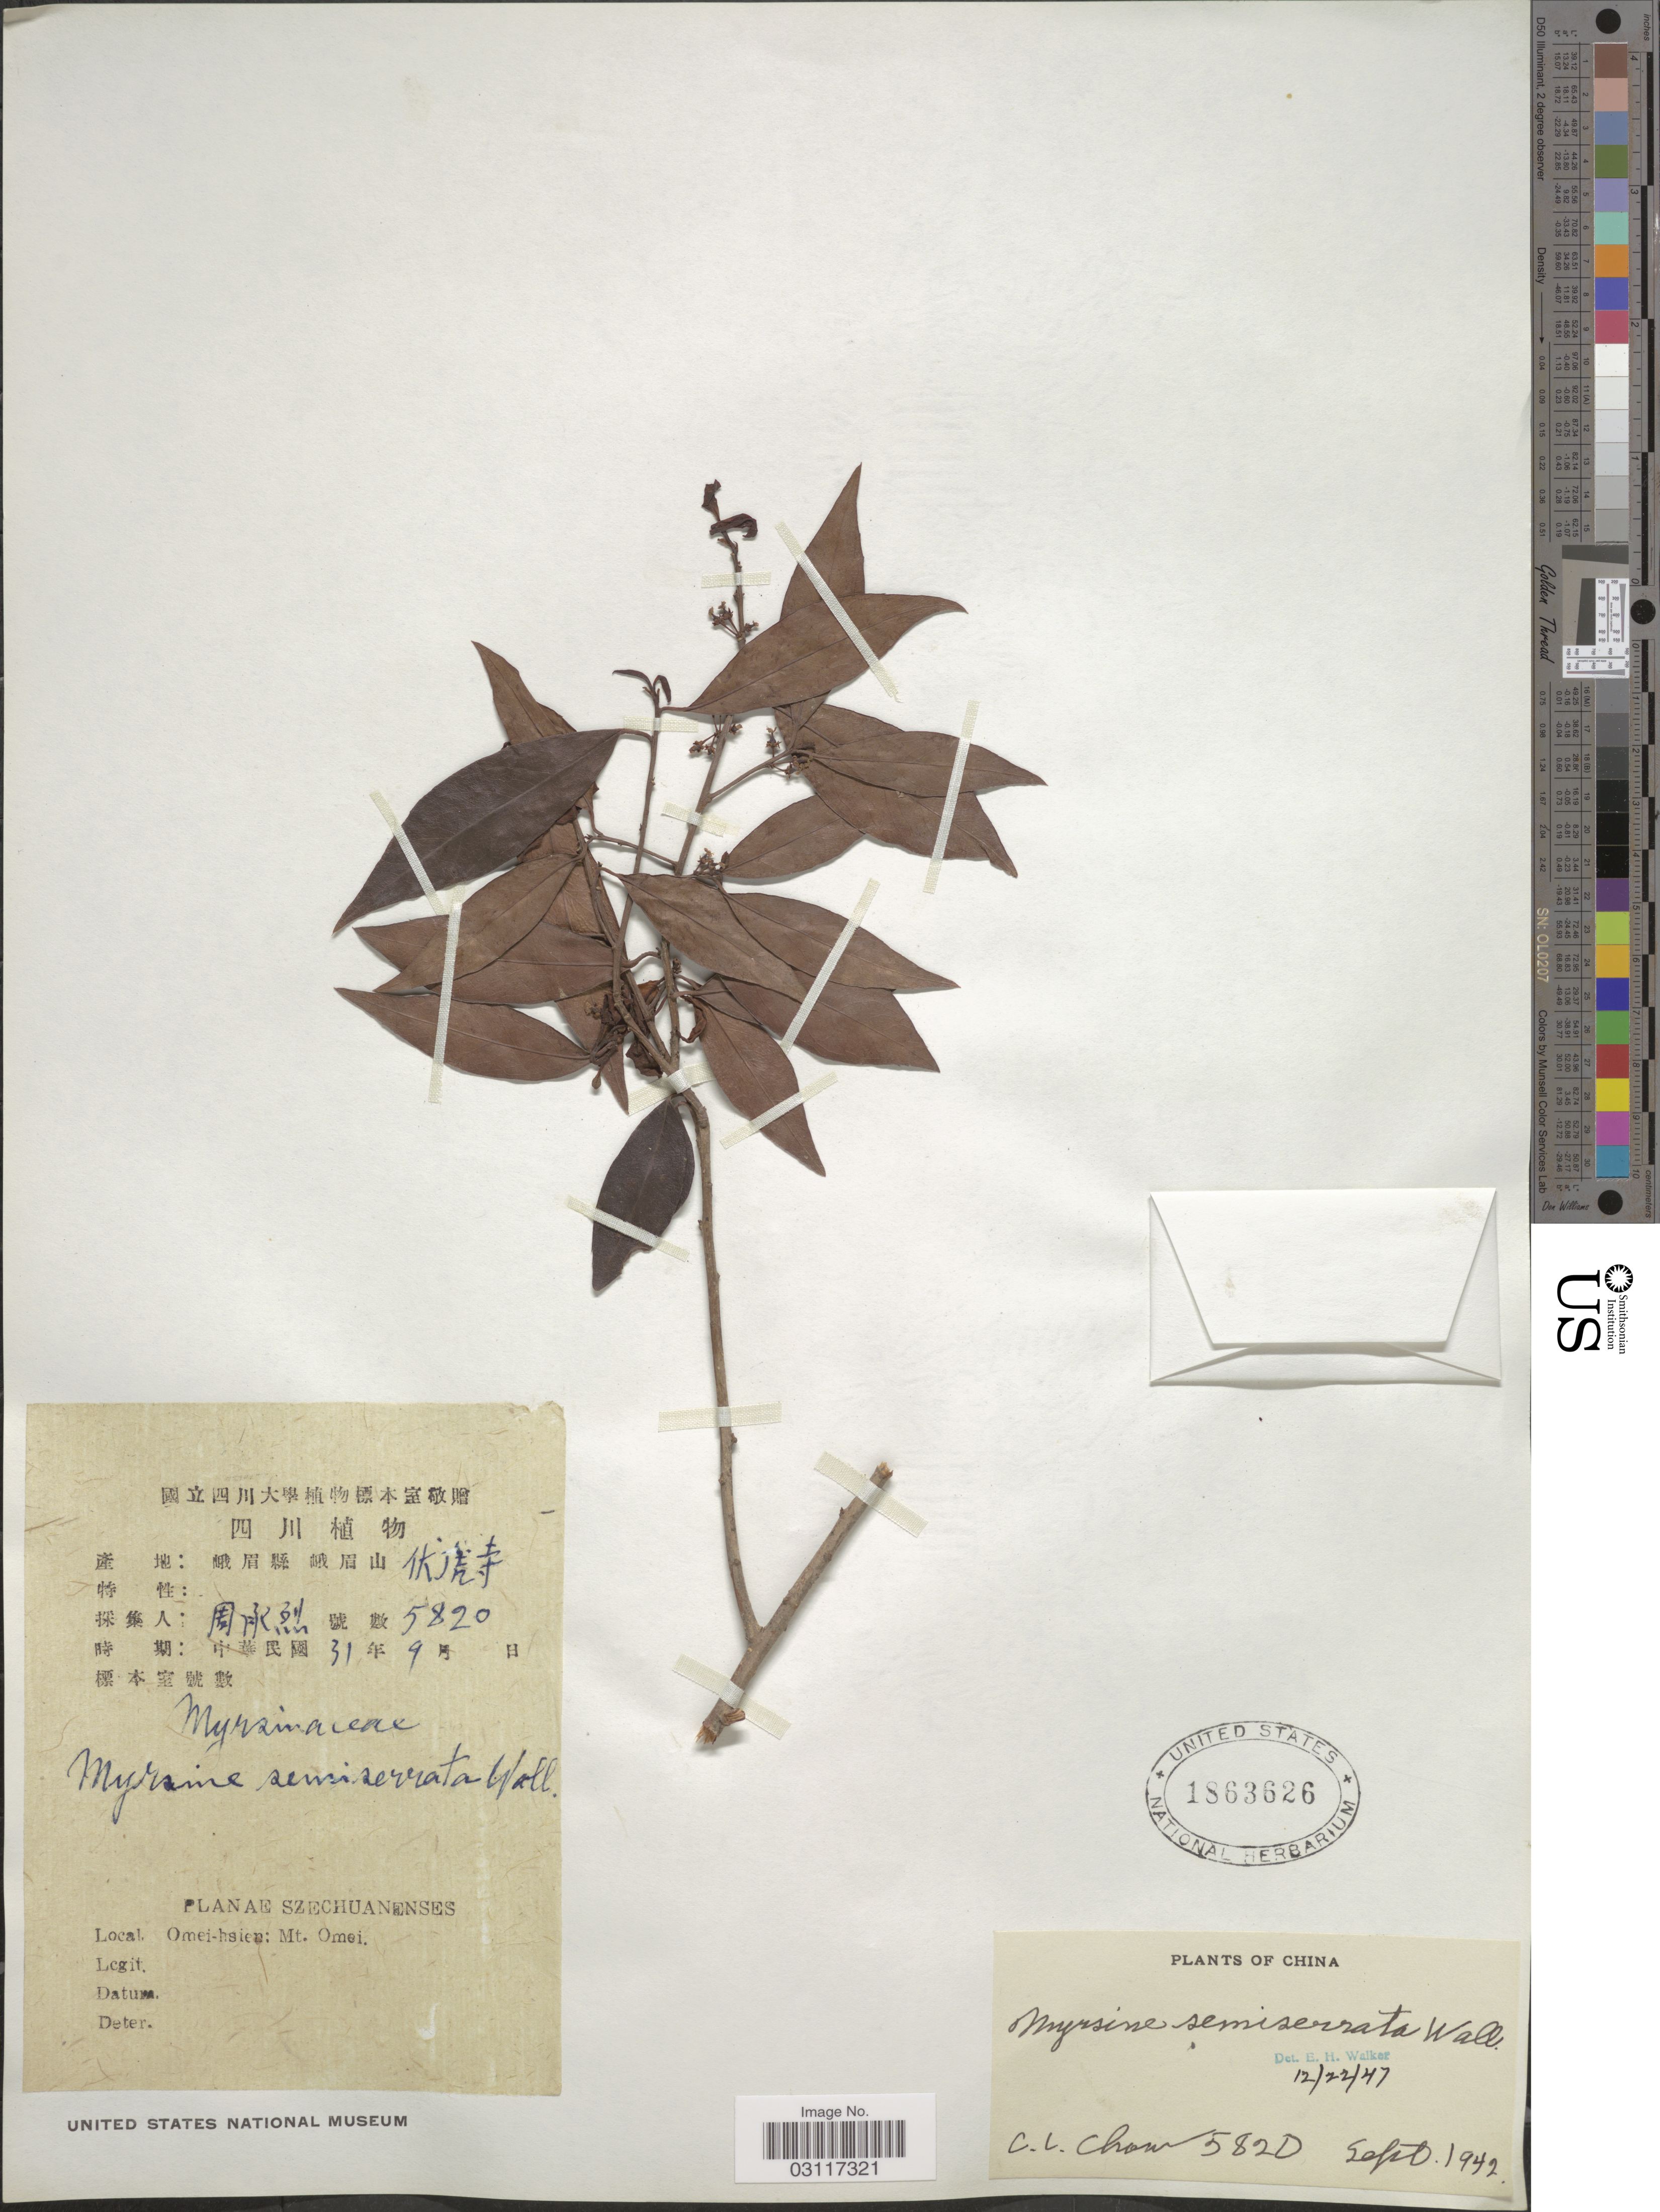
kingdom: Plantae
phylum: Tracheophyta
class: Magnoliopsida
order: Ericales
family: Primulaceae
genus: Myrsine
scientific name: Myrsine semiserrata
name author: Wall.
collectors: C. Chow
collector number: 5820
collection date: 1942-09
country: China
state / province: Sichuan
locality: Szechuanenses. Omei-hsien: Mt. Omei.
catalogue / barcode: US 1863626